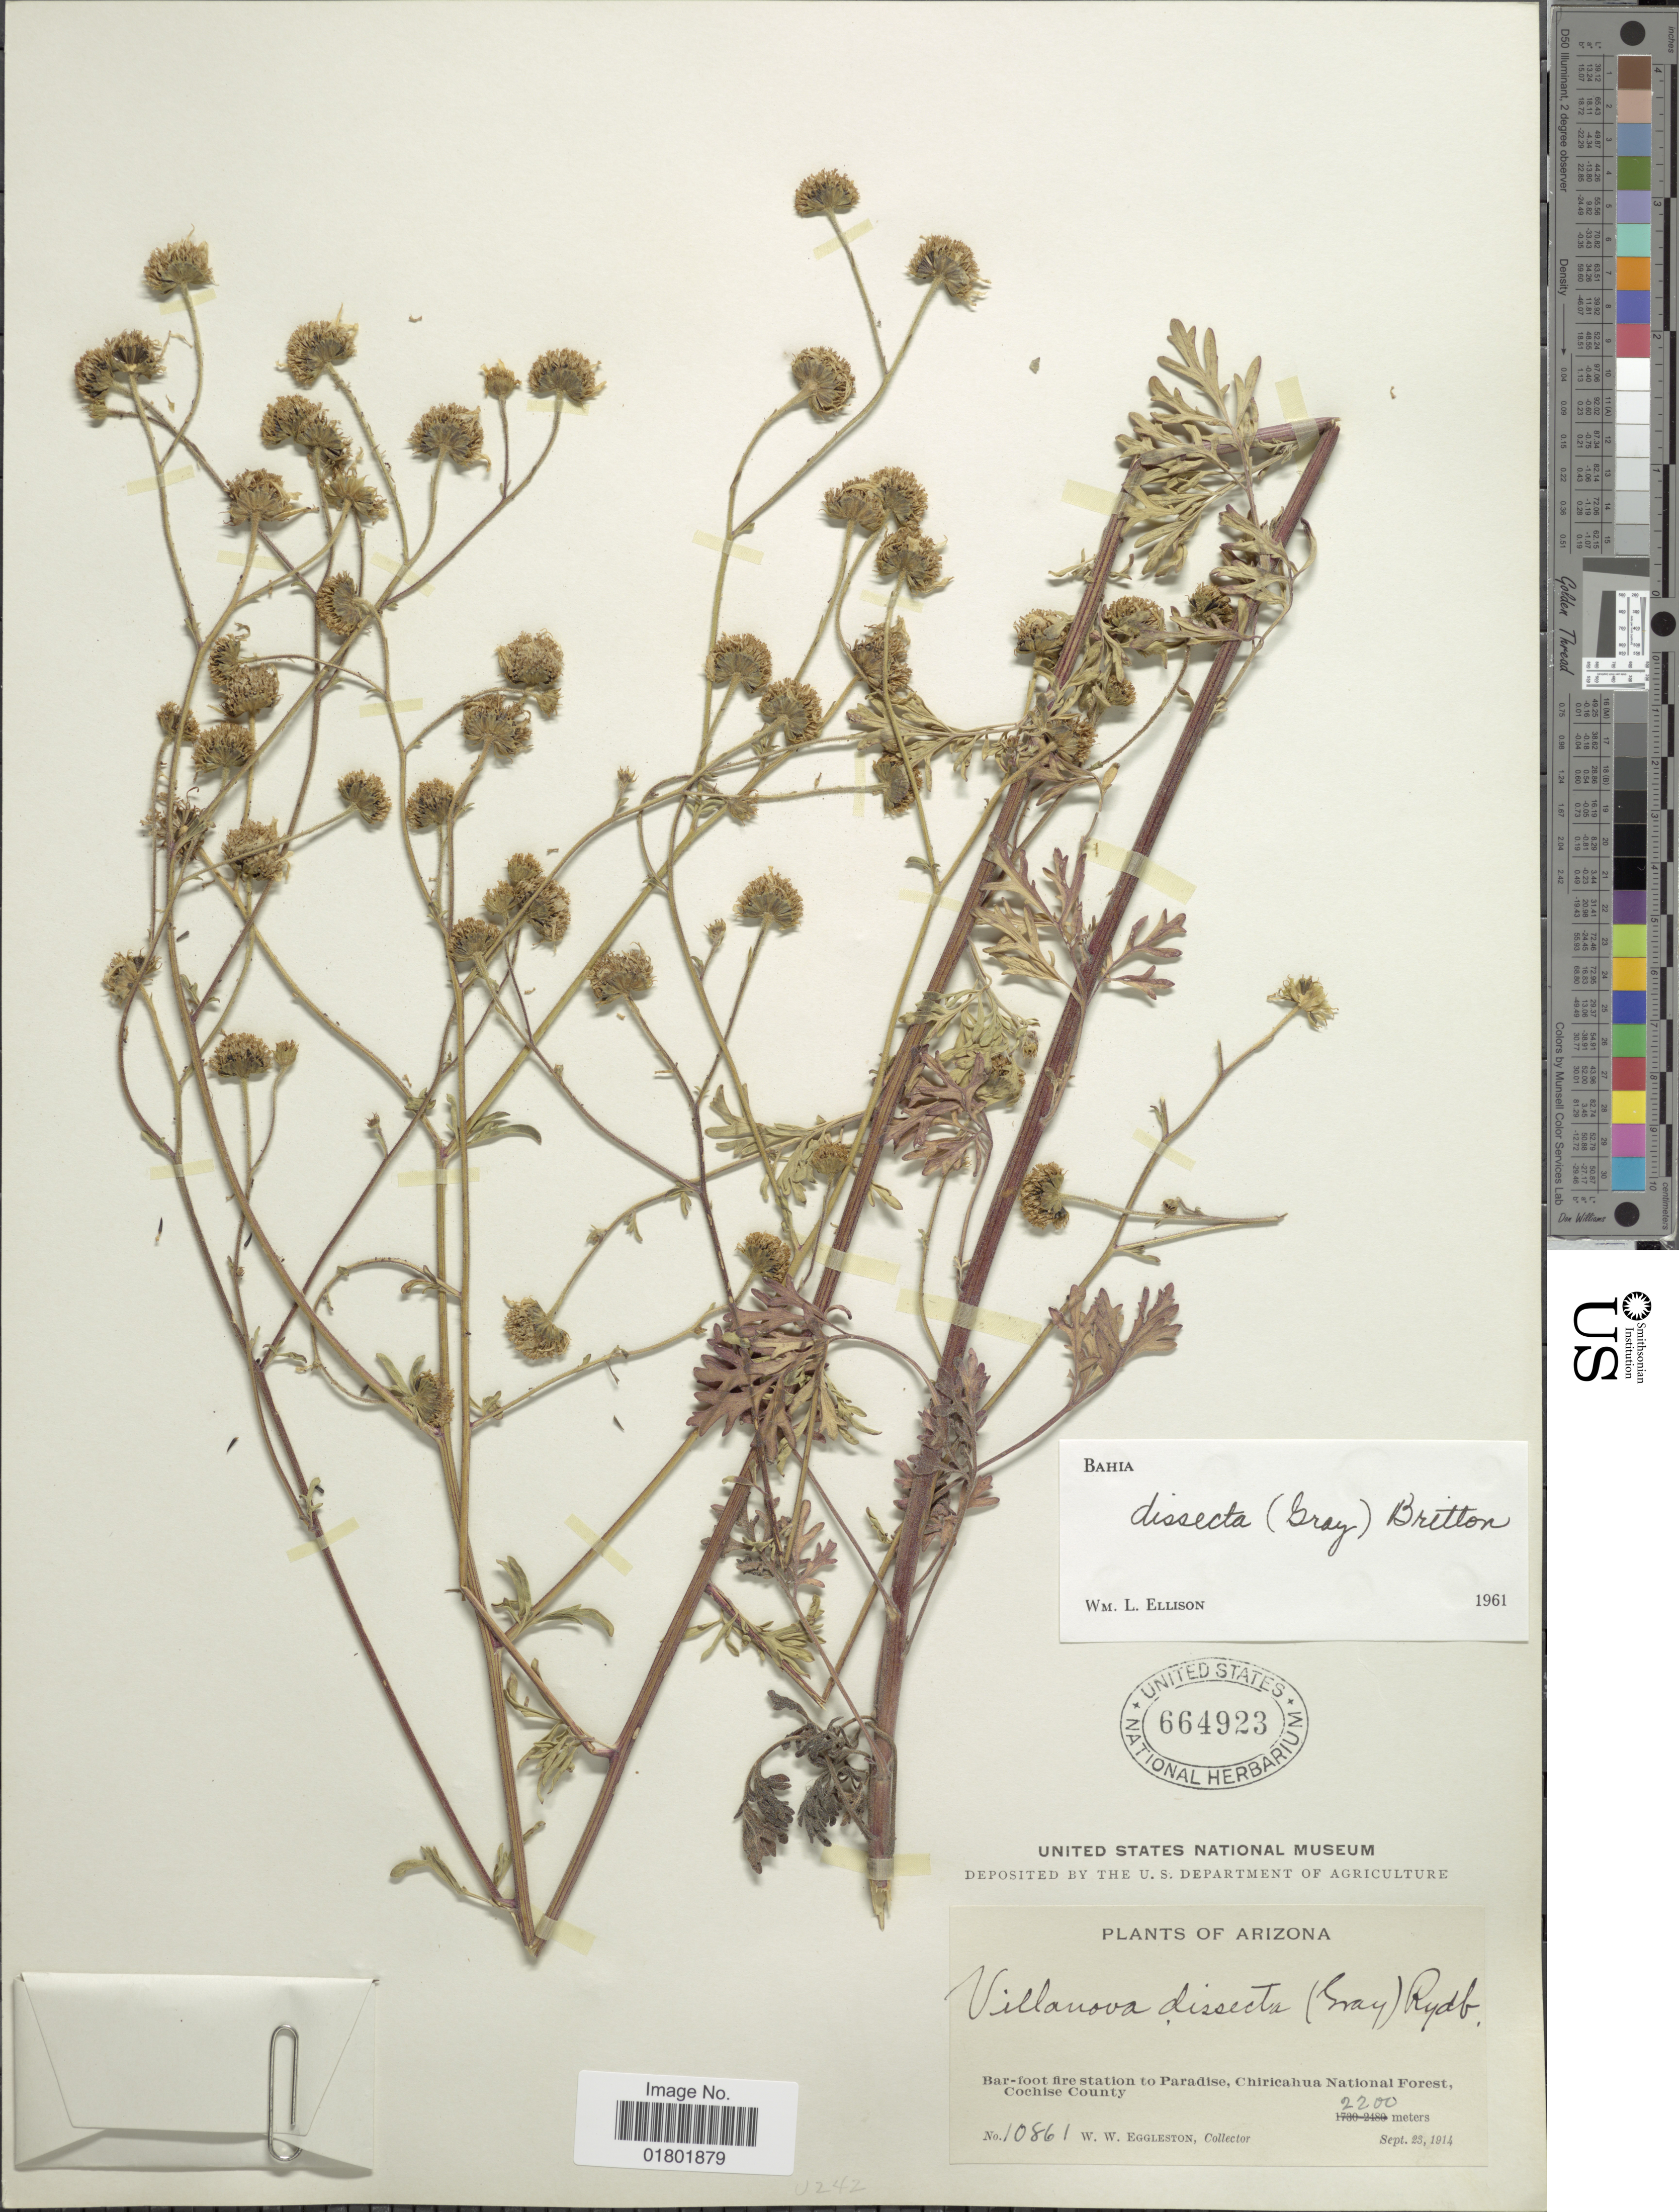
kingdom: Plantae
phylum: Tracheophyta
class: Magnoliopsida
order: Asterales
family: Asteraceae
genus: Bahia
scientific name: Bahia dissecta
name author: (A. Gray) Britton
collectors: W. W. Eggleston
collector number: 10861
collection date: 1914-09-23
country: United States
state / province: Arizona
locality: Bar-foot fire station to Paradise, Chiricahua National Forest, Cochise County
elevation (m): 2200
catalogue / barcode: US 664923